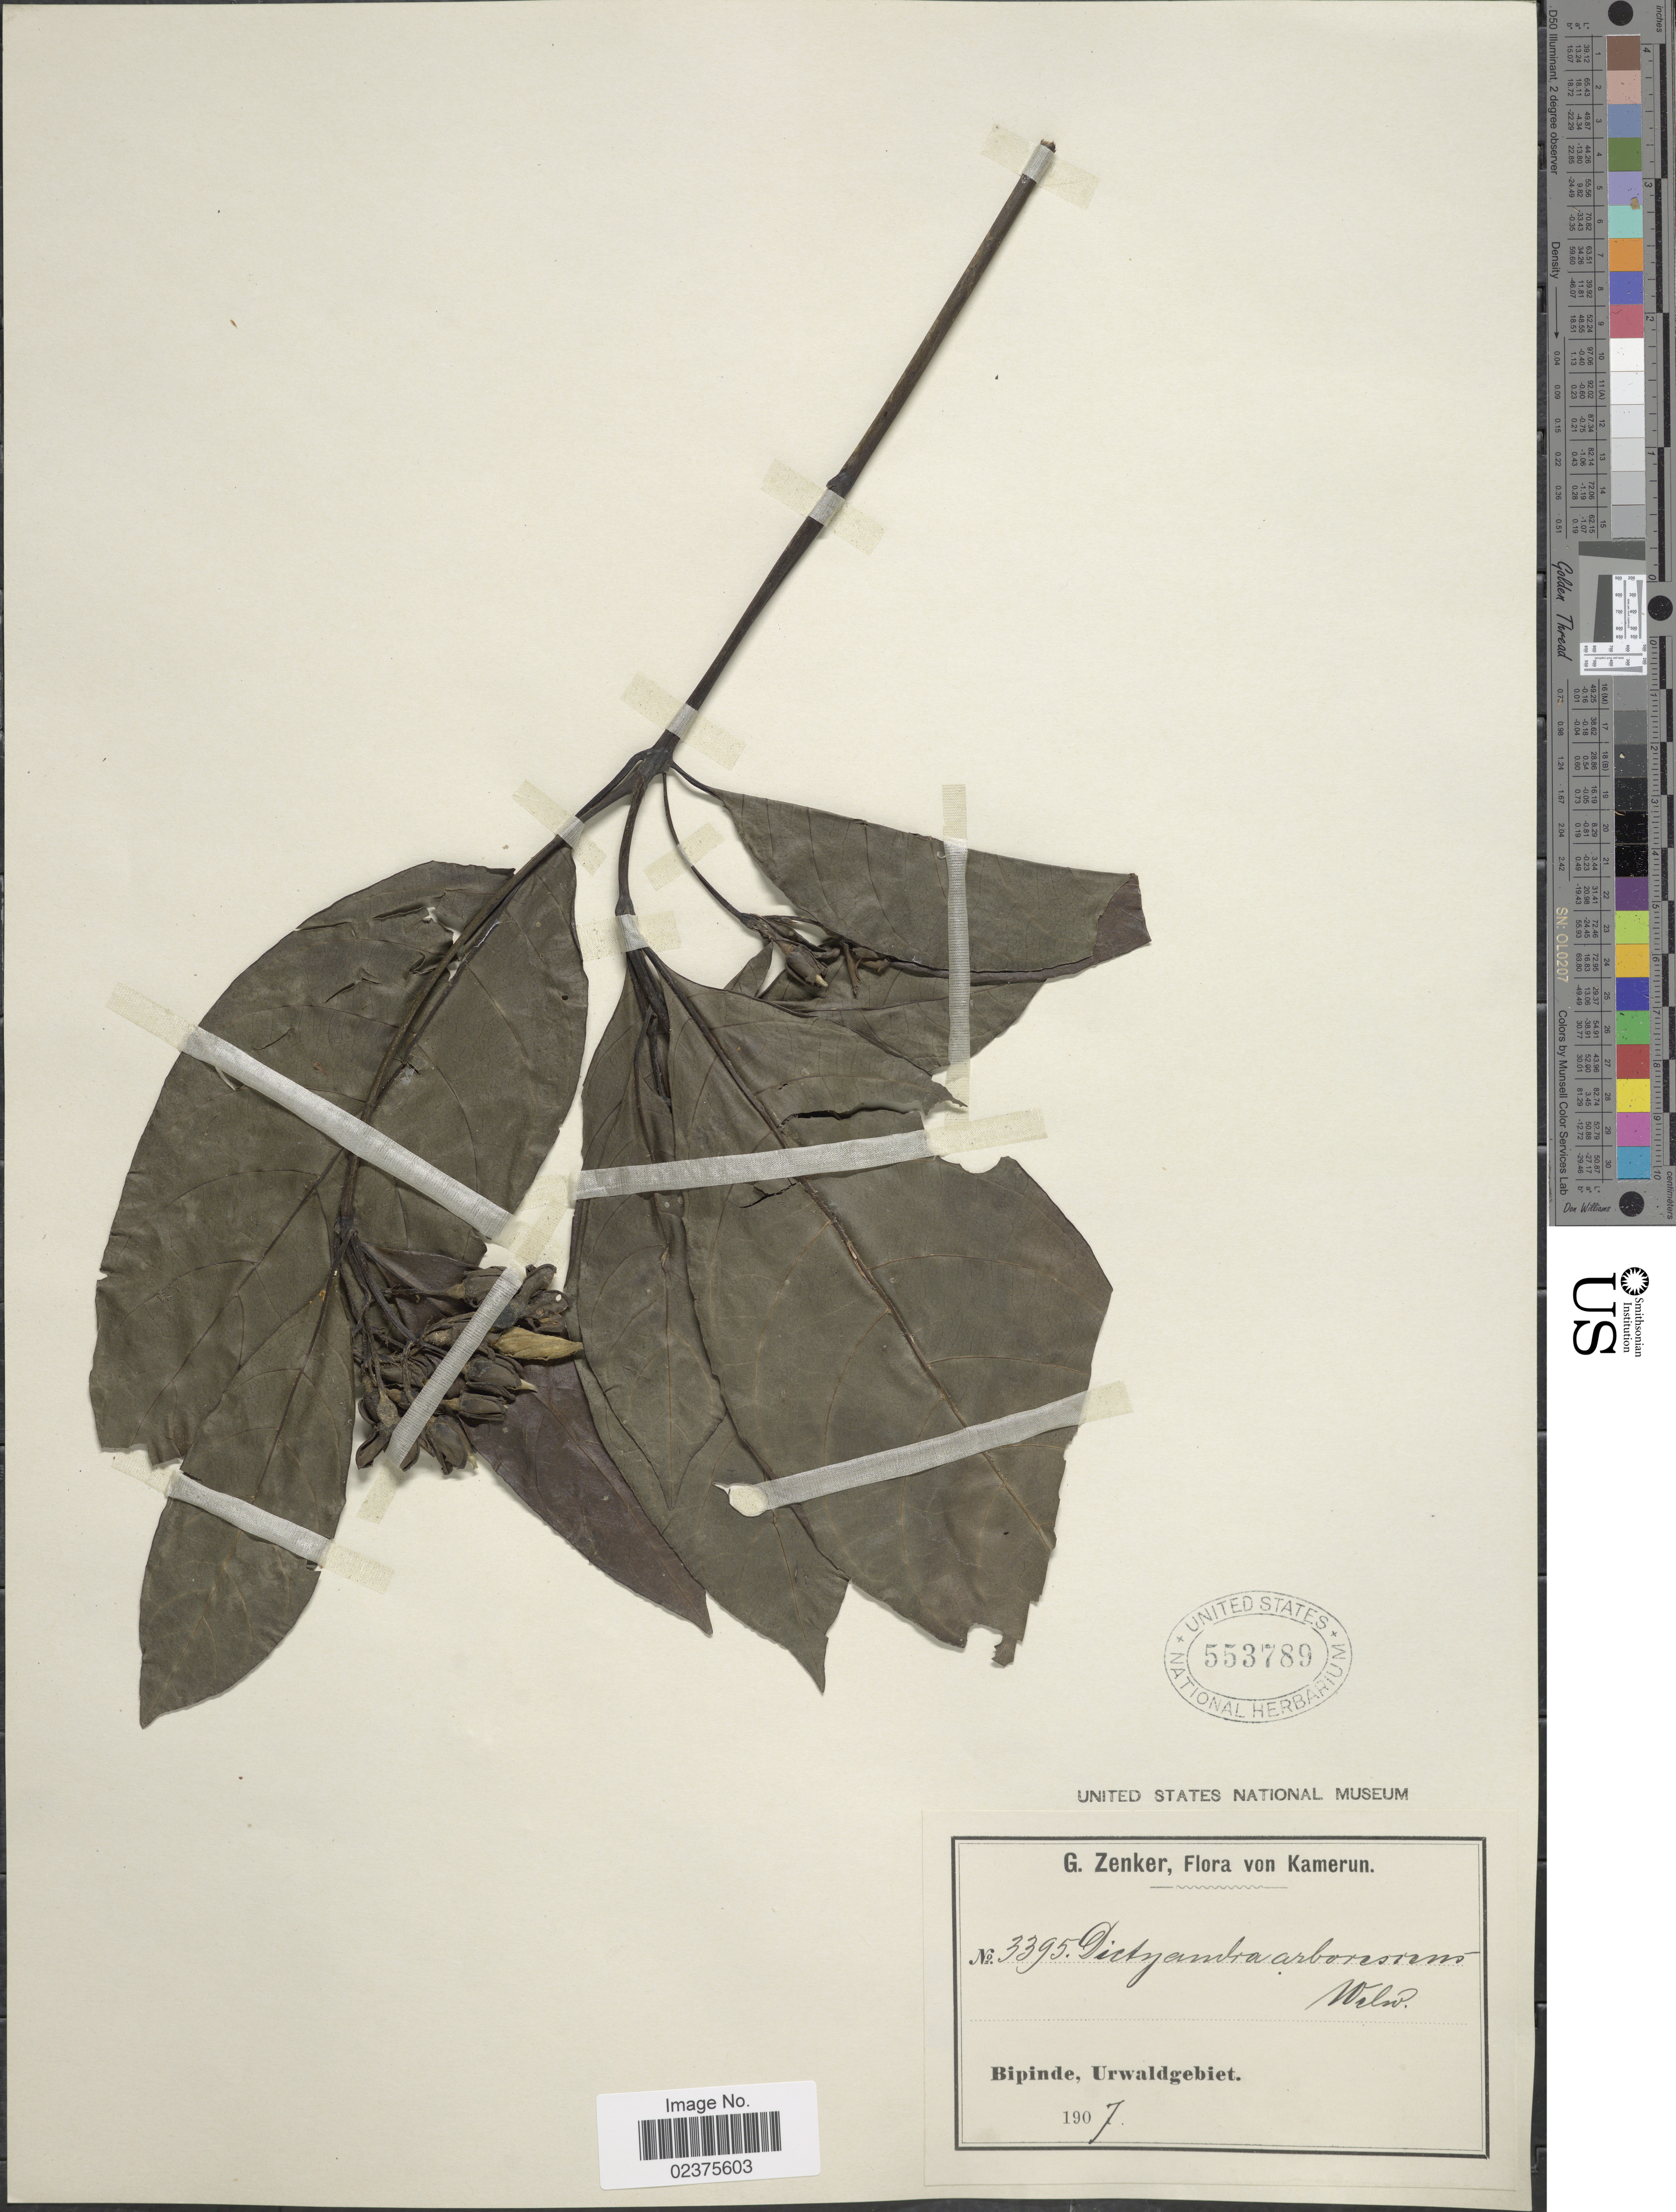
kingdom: Plantae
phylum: Tracheophyta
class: Magnoliopsida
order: Gentianales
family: Rubiaceae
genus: Dictyandra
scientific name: Dictyandra arborescens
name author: Welw. ex Hook. f.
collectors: G. A. Zenker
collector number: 3395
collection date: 1907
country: Cameroon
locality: Kamerun, Bipinde, Urwaldgebiet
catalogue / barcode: US 553789